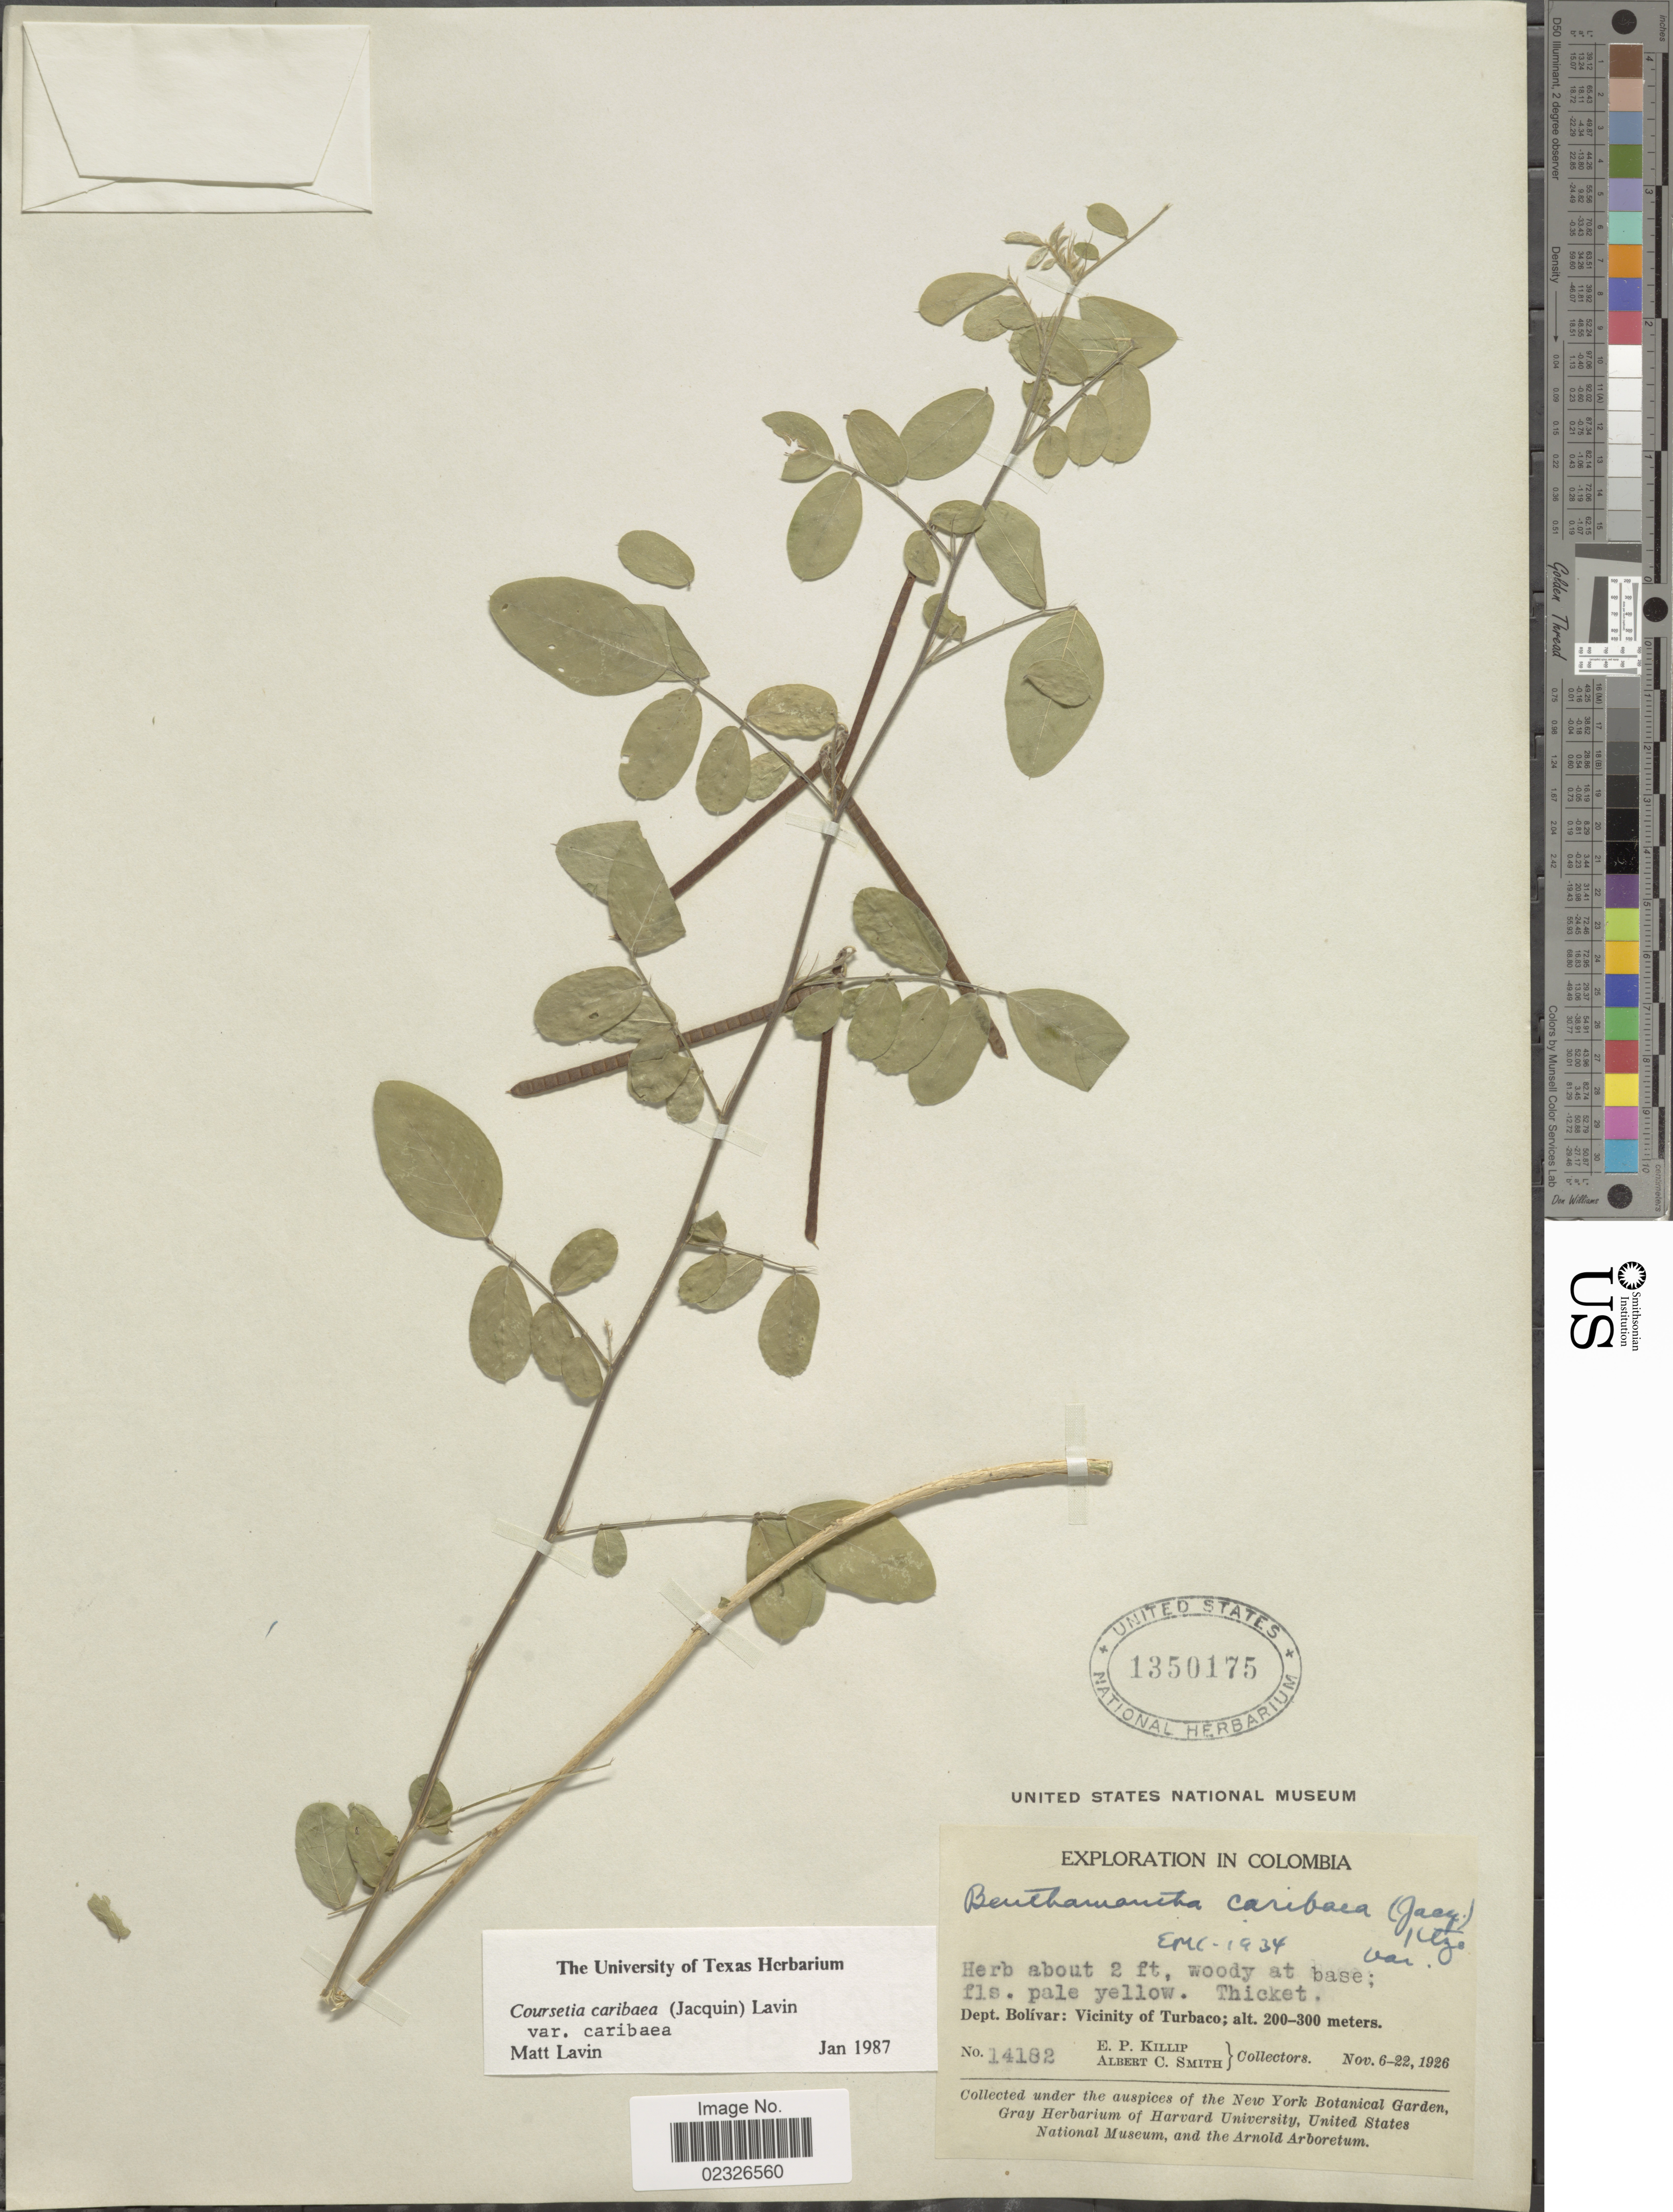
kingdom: Plantae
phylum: Tracheophyta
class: Magnoliopsida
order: Fabales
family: Fabaceae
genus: Coursetia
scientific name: Coursetia caribaea var. caribaea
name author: (Jacq.) Lavin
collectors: E. P. Killip & A. C. Smith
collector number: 14182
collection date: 1926-11-06/1926-11-22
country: Colombia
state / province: Bolívar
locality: Dept. Bolivar: Vicinity of Turbaco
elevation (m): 200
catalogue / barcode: US 1350175